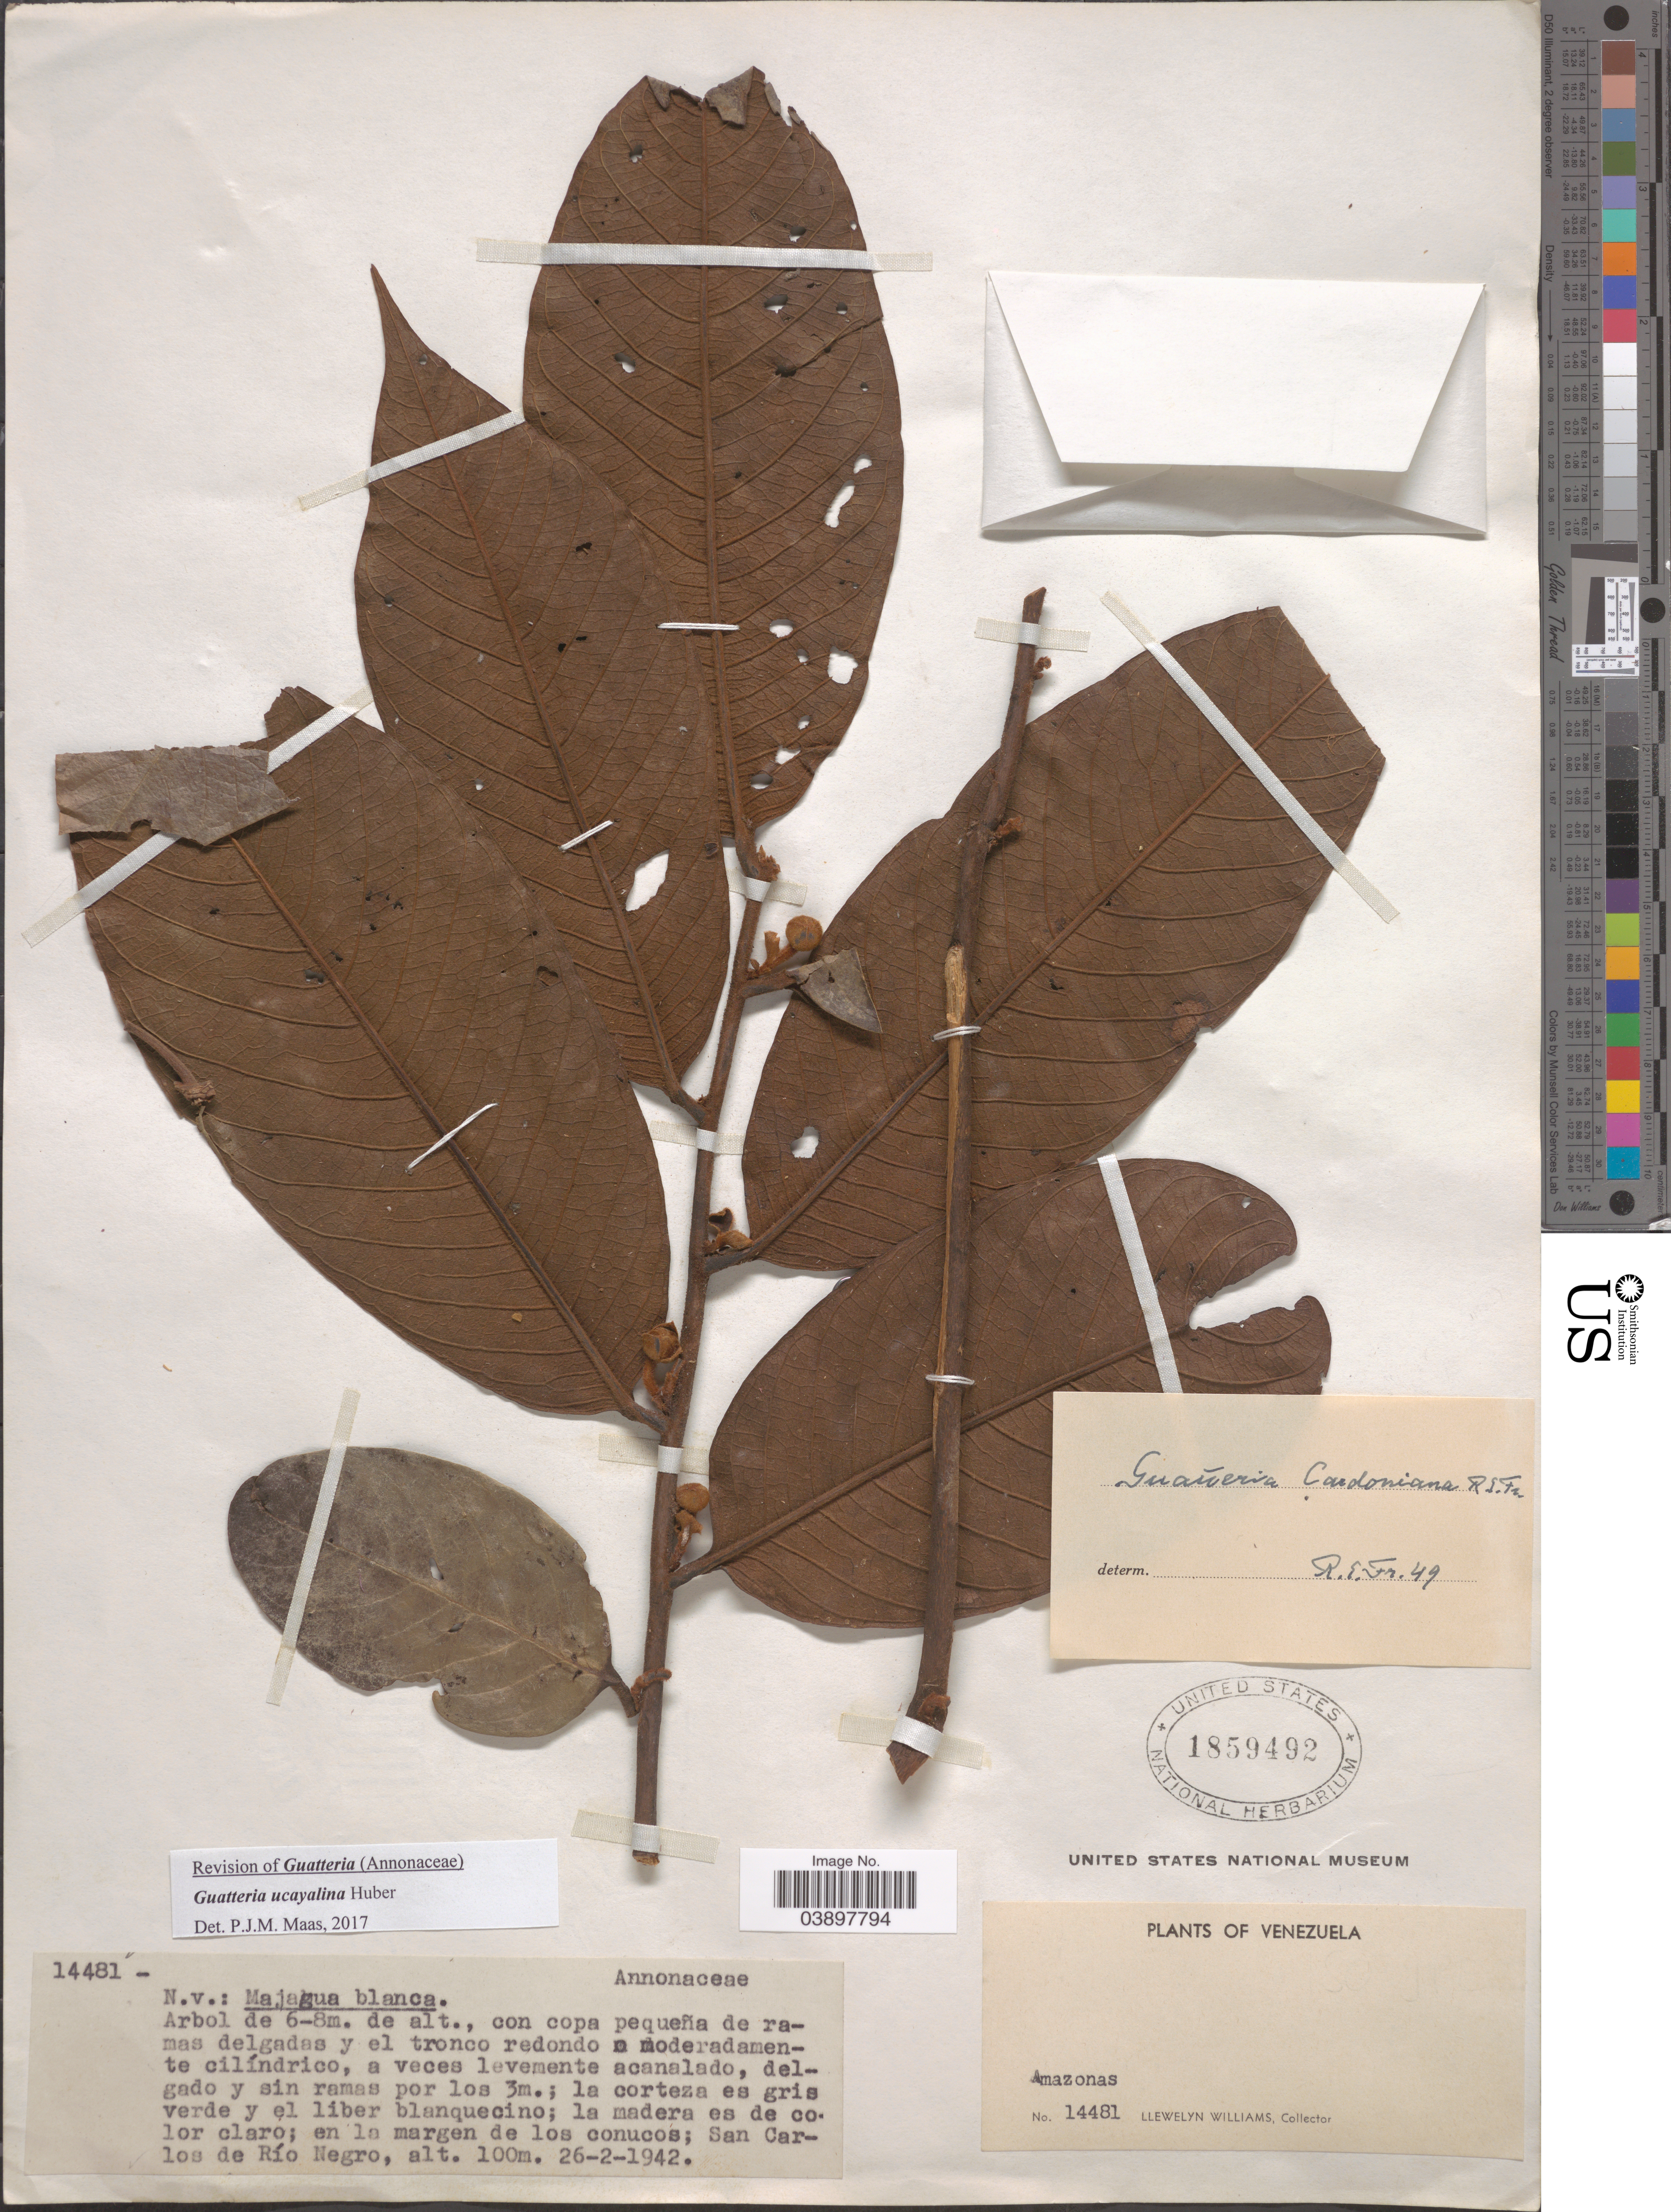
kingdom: Plantae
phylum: Tracheophyta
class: Magnoliopsida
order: Magnoliales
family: Annonaceae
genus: Guatteria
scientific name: Guatteria ucayalina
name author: Huber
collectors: Ll. Williams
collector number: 14481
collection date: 1942-02-26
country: Venezuela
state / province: Amazonas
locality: San Carlos de Río Negro.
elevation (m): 100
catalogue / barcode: US 1859492